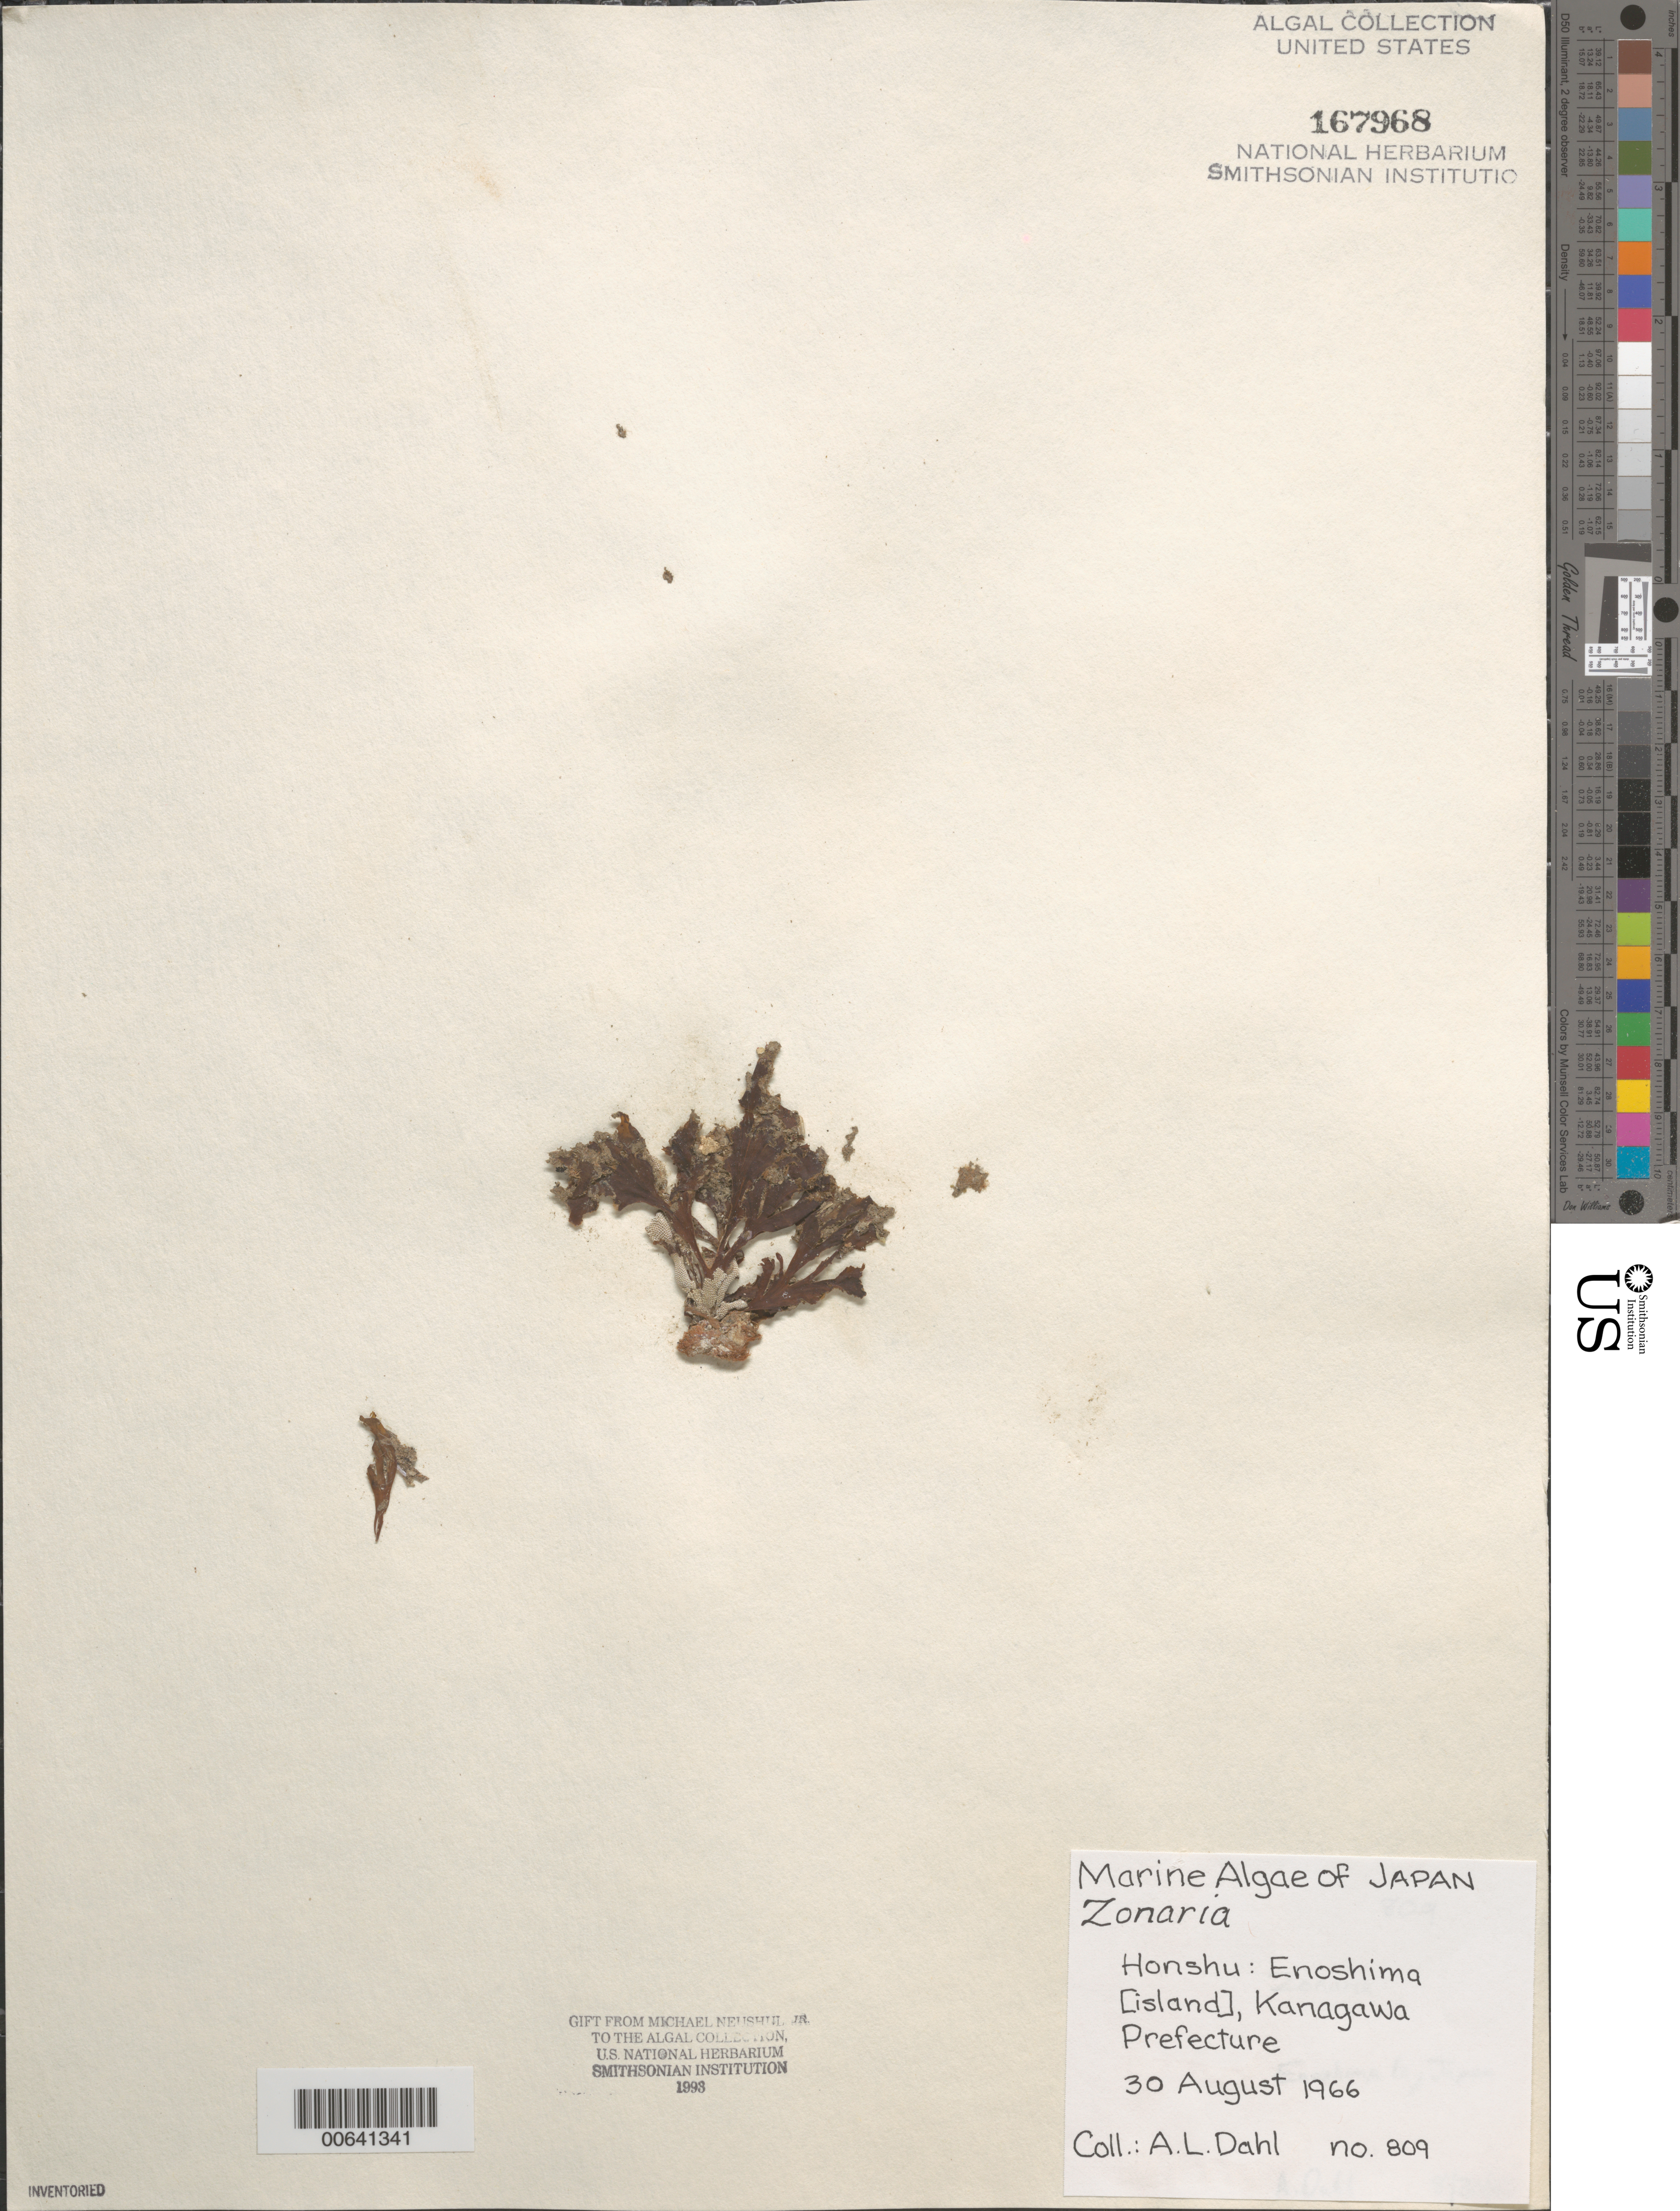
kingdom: Chromista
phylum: Ochrophyta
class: Phaeophyceae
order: Dictyotales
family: Dictyotaceae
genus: Zonaria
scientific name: Zonaria sp.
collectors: A. Dahl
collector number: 809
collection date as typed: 30 Aug 1966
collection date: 1966-08-30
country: Japan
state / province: Kanagawa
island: Honshu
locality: Enoshima [island]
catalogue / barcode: US 167968